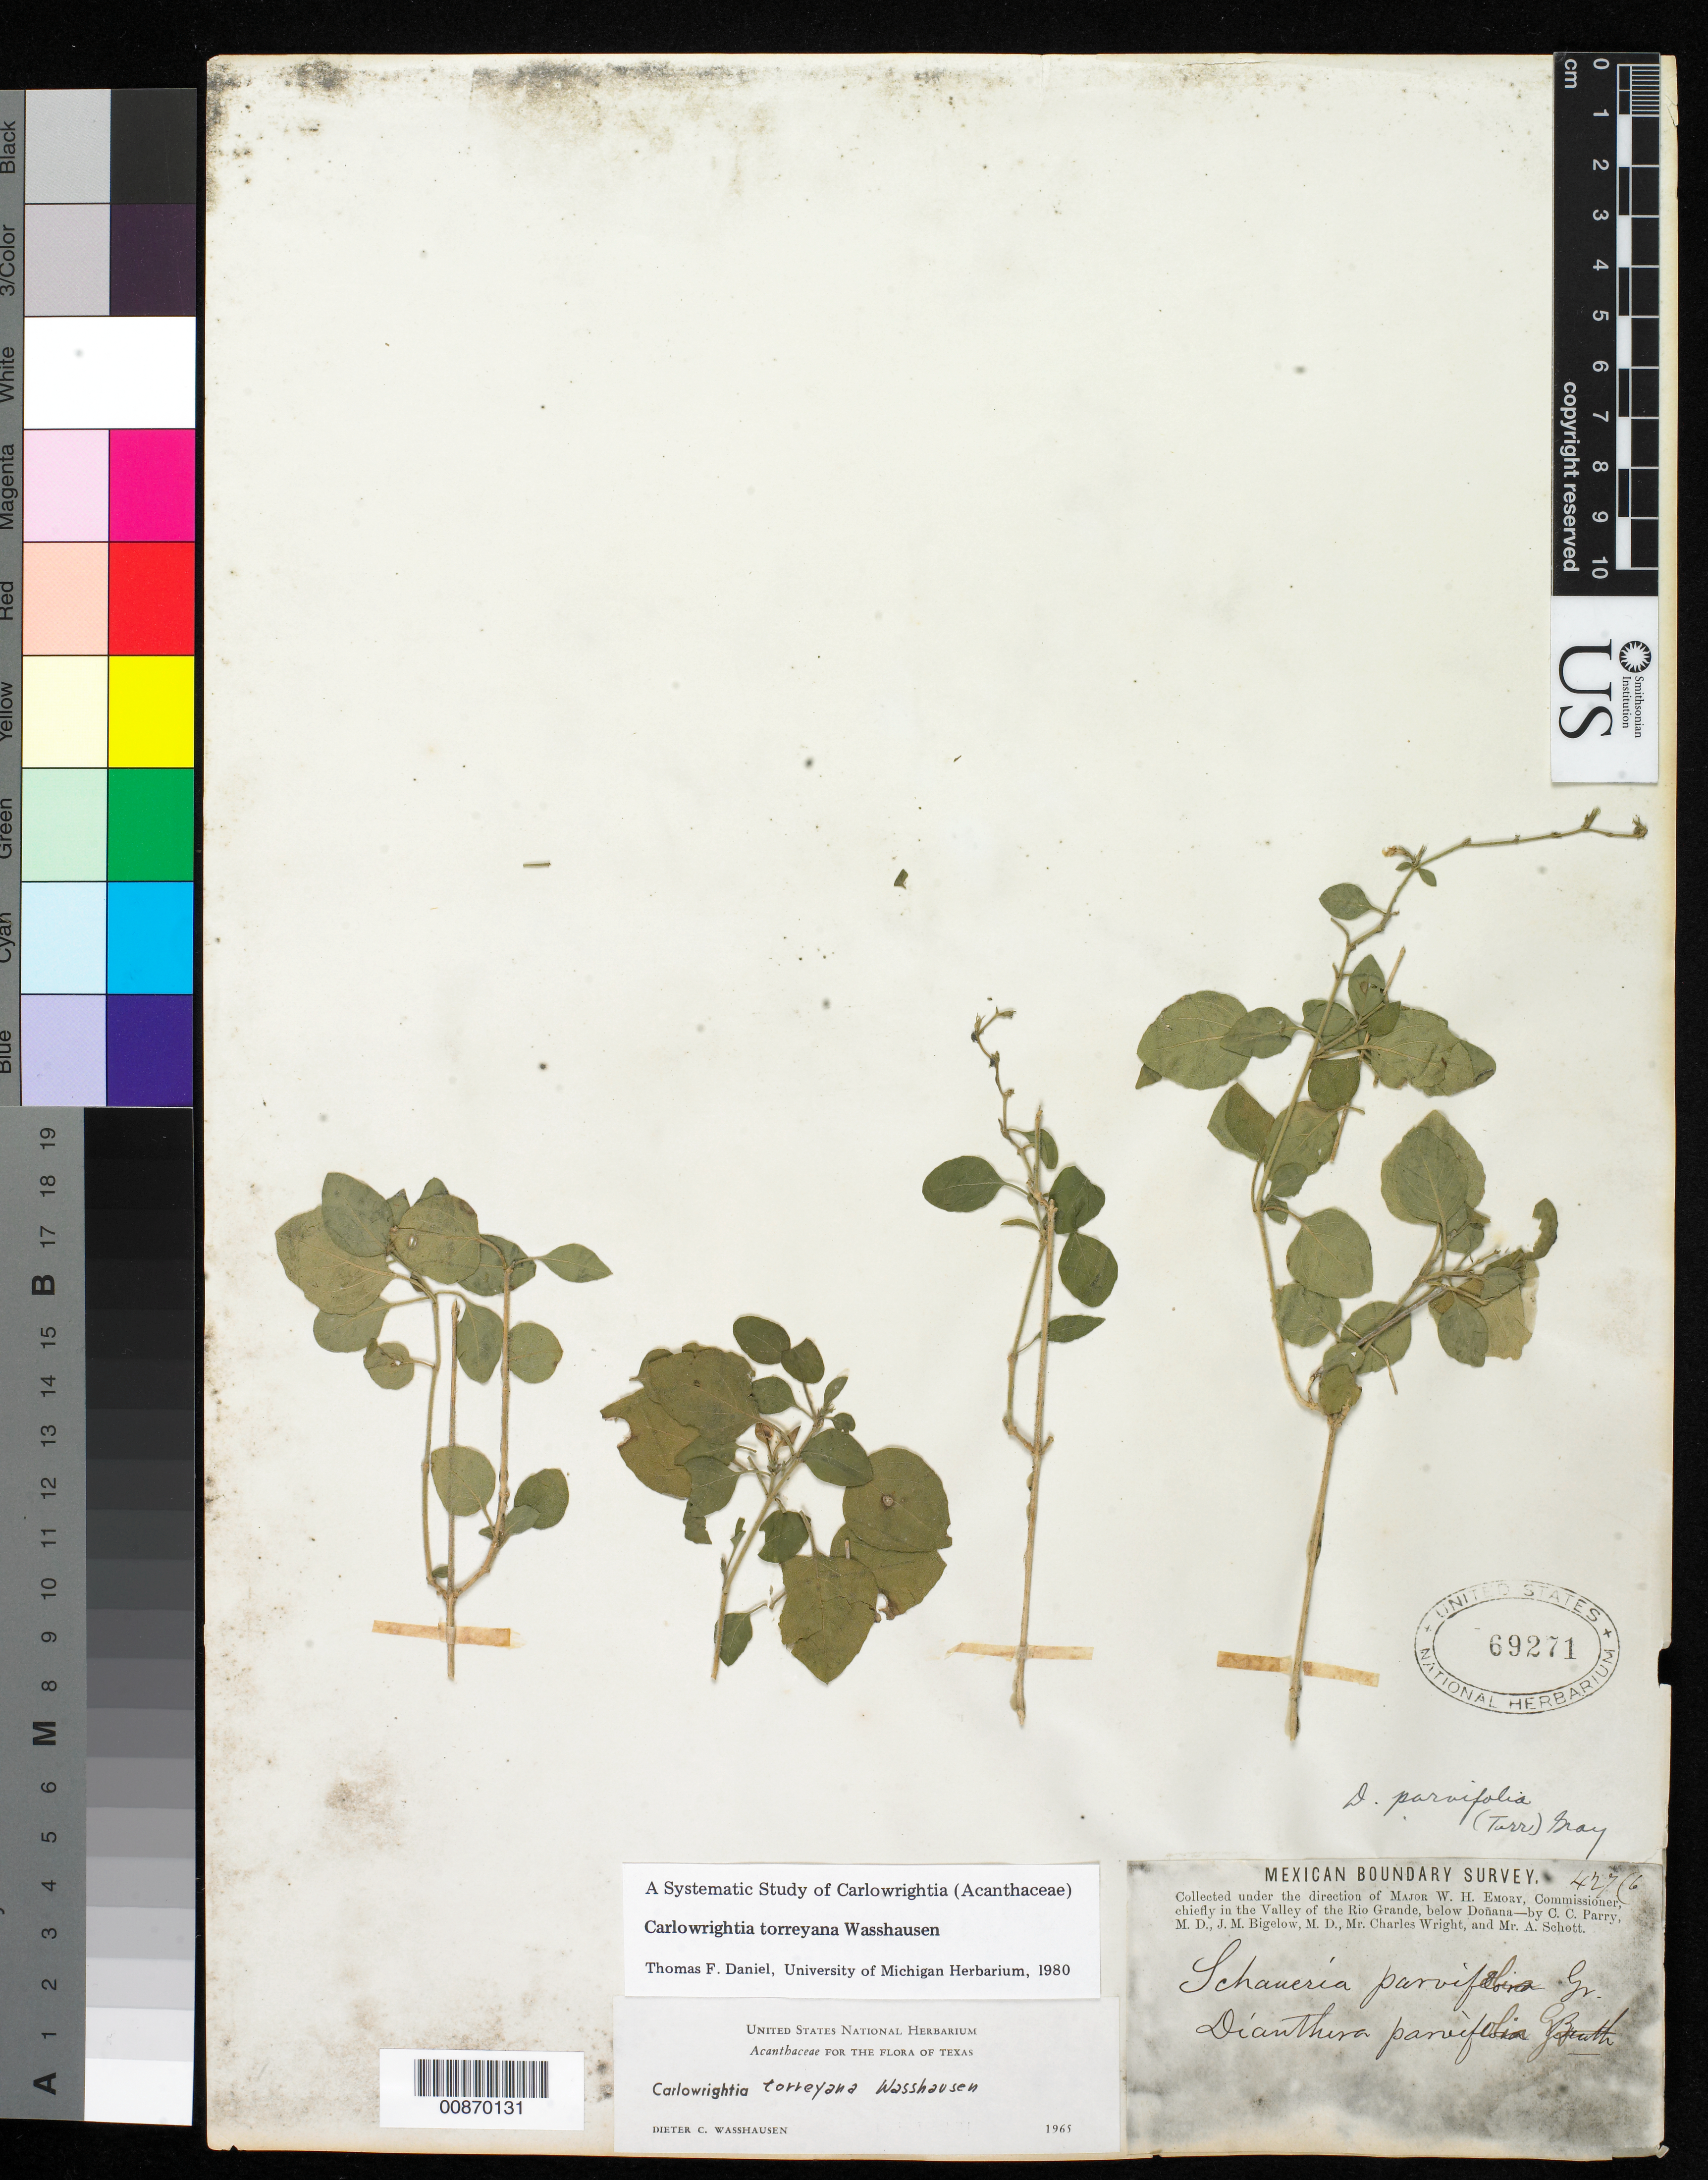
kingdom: Plantae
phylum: Tracheophyta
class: Magnoliopsida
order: Lamiales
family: Acanthaceae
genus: Carlowrightia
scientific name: Carlowrightia torreyana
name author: Wassh.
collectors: C. C. Parry, J. M. Bigelow, C. Wright & A. C. V. Schott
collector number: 427 b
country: United States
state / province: New Mexico / Texas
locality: Valley of the Rio Grande, below Doñana.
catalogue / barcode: US 69271